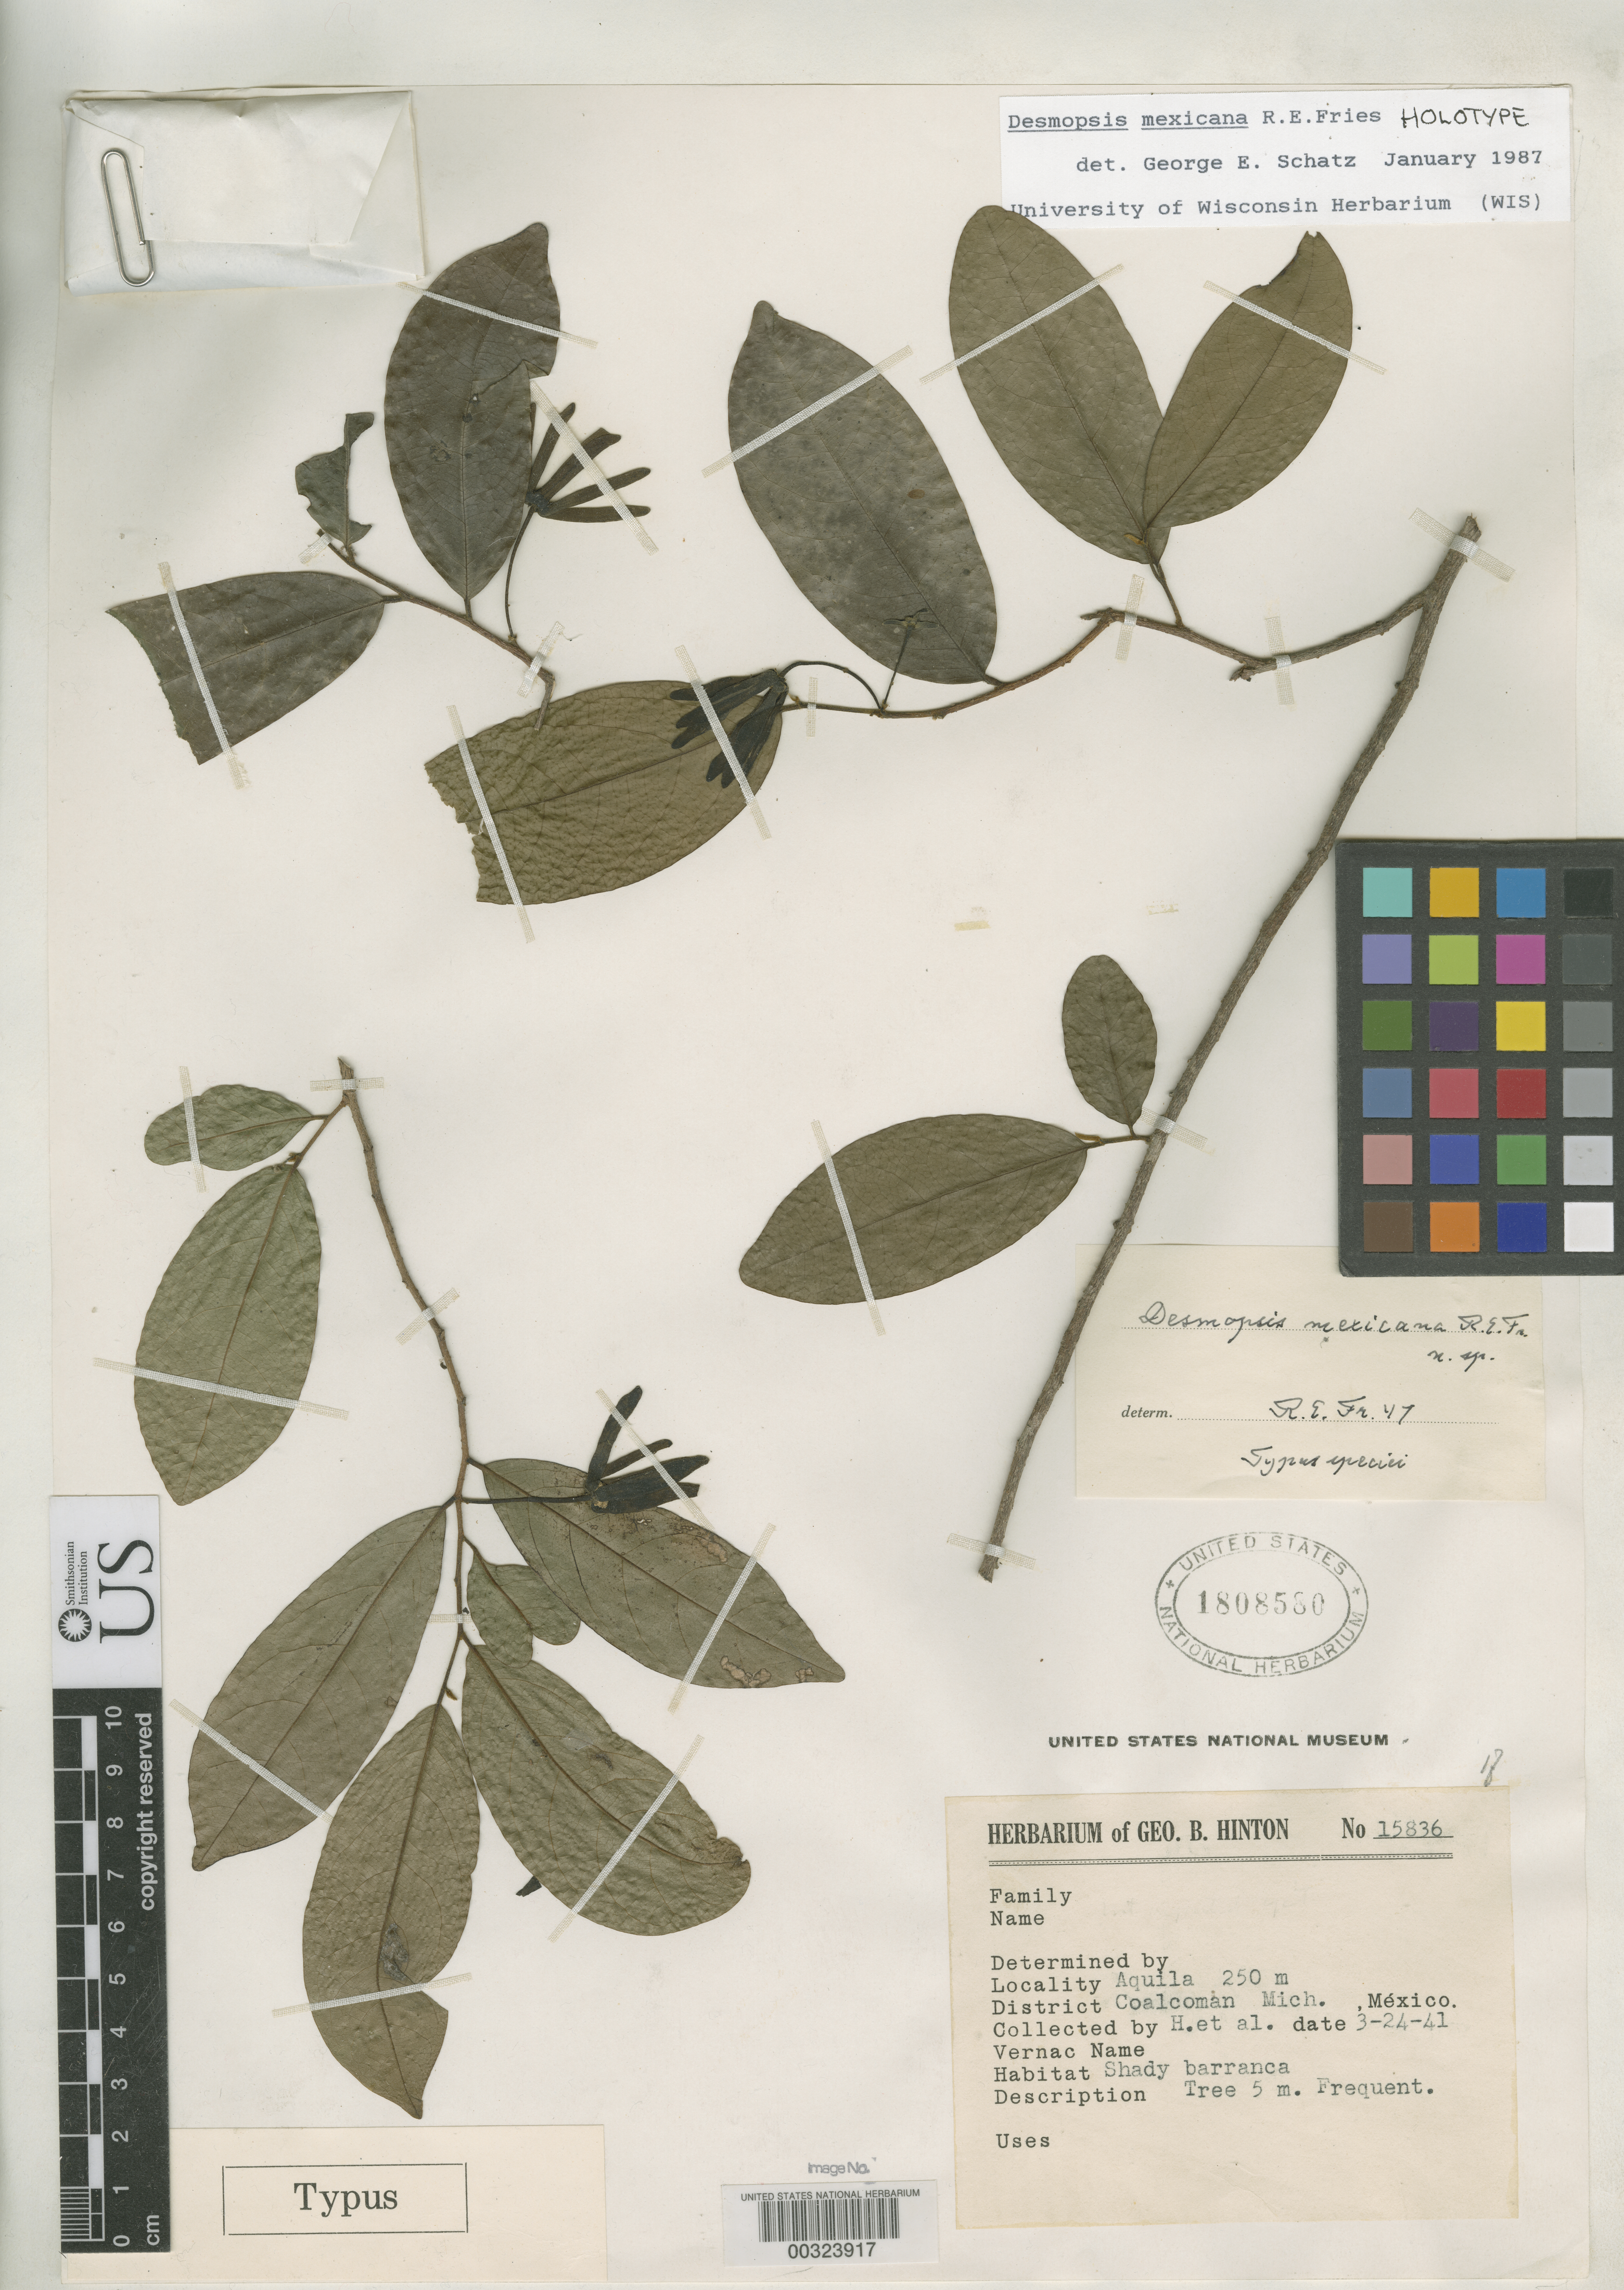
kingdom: Plantae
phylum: Tracheophyta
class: Magnoliopsida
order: Magnoliales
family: Annonaceae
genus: Desmopsis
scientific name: Desmopsis mexicana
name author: R.E. Fr.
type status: Holotype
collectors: G. B. Hinton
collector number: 15836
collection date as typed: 24 Mar 1941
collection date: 1941-03-24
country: Mexico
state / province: Michoacán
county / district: Coalcoman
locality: Aquila.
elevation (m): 250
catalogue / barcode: US 1808580